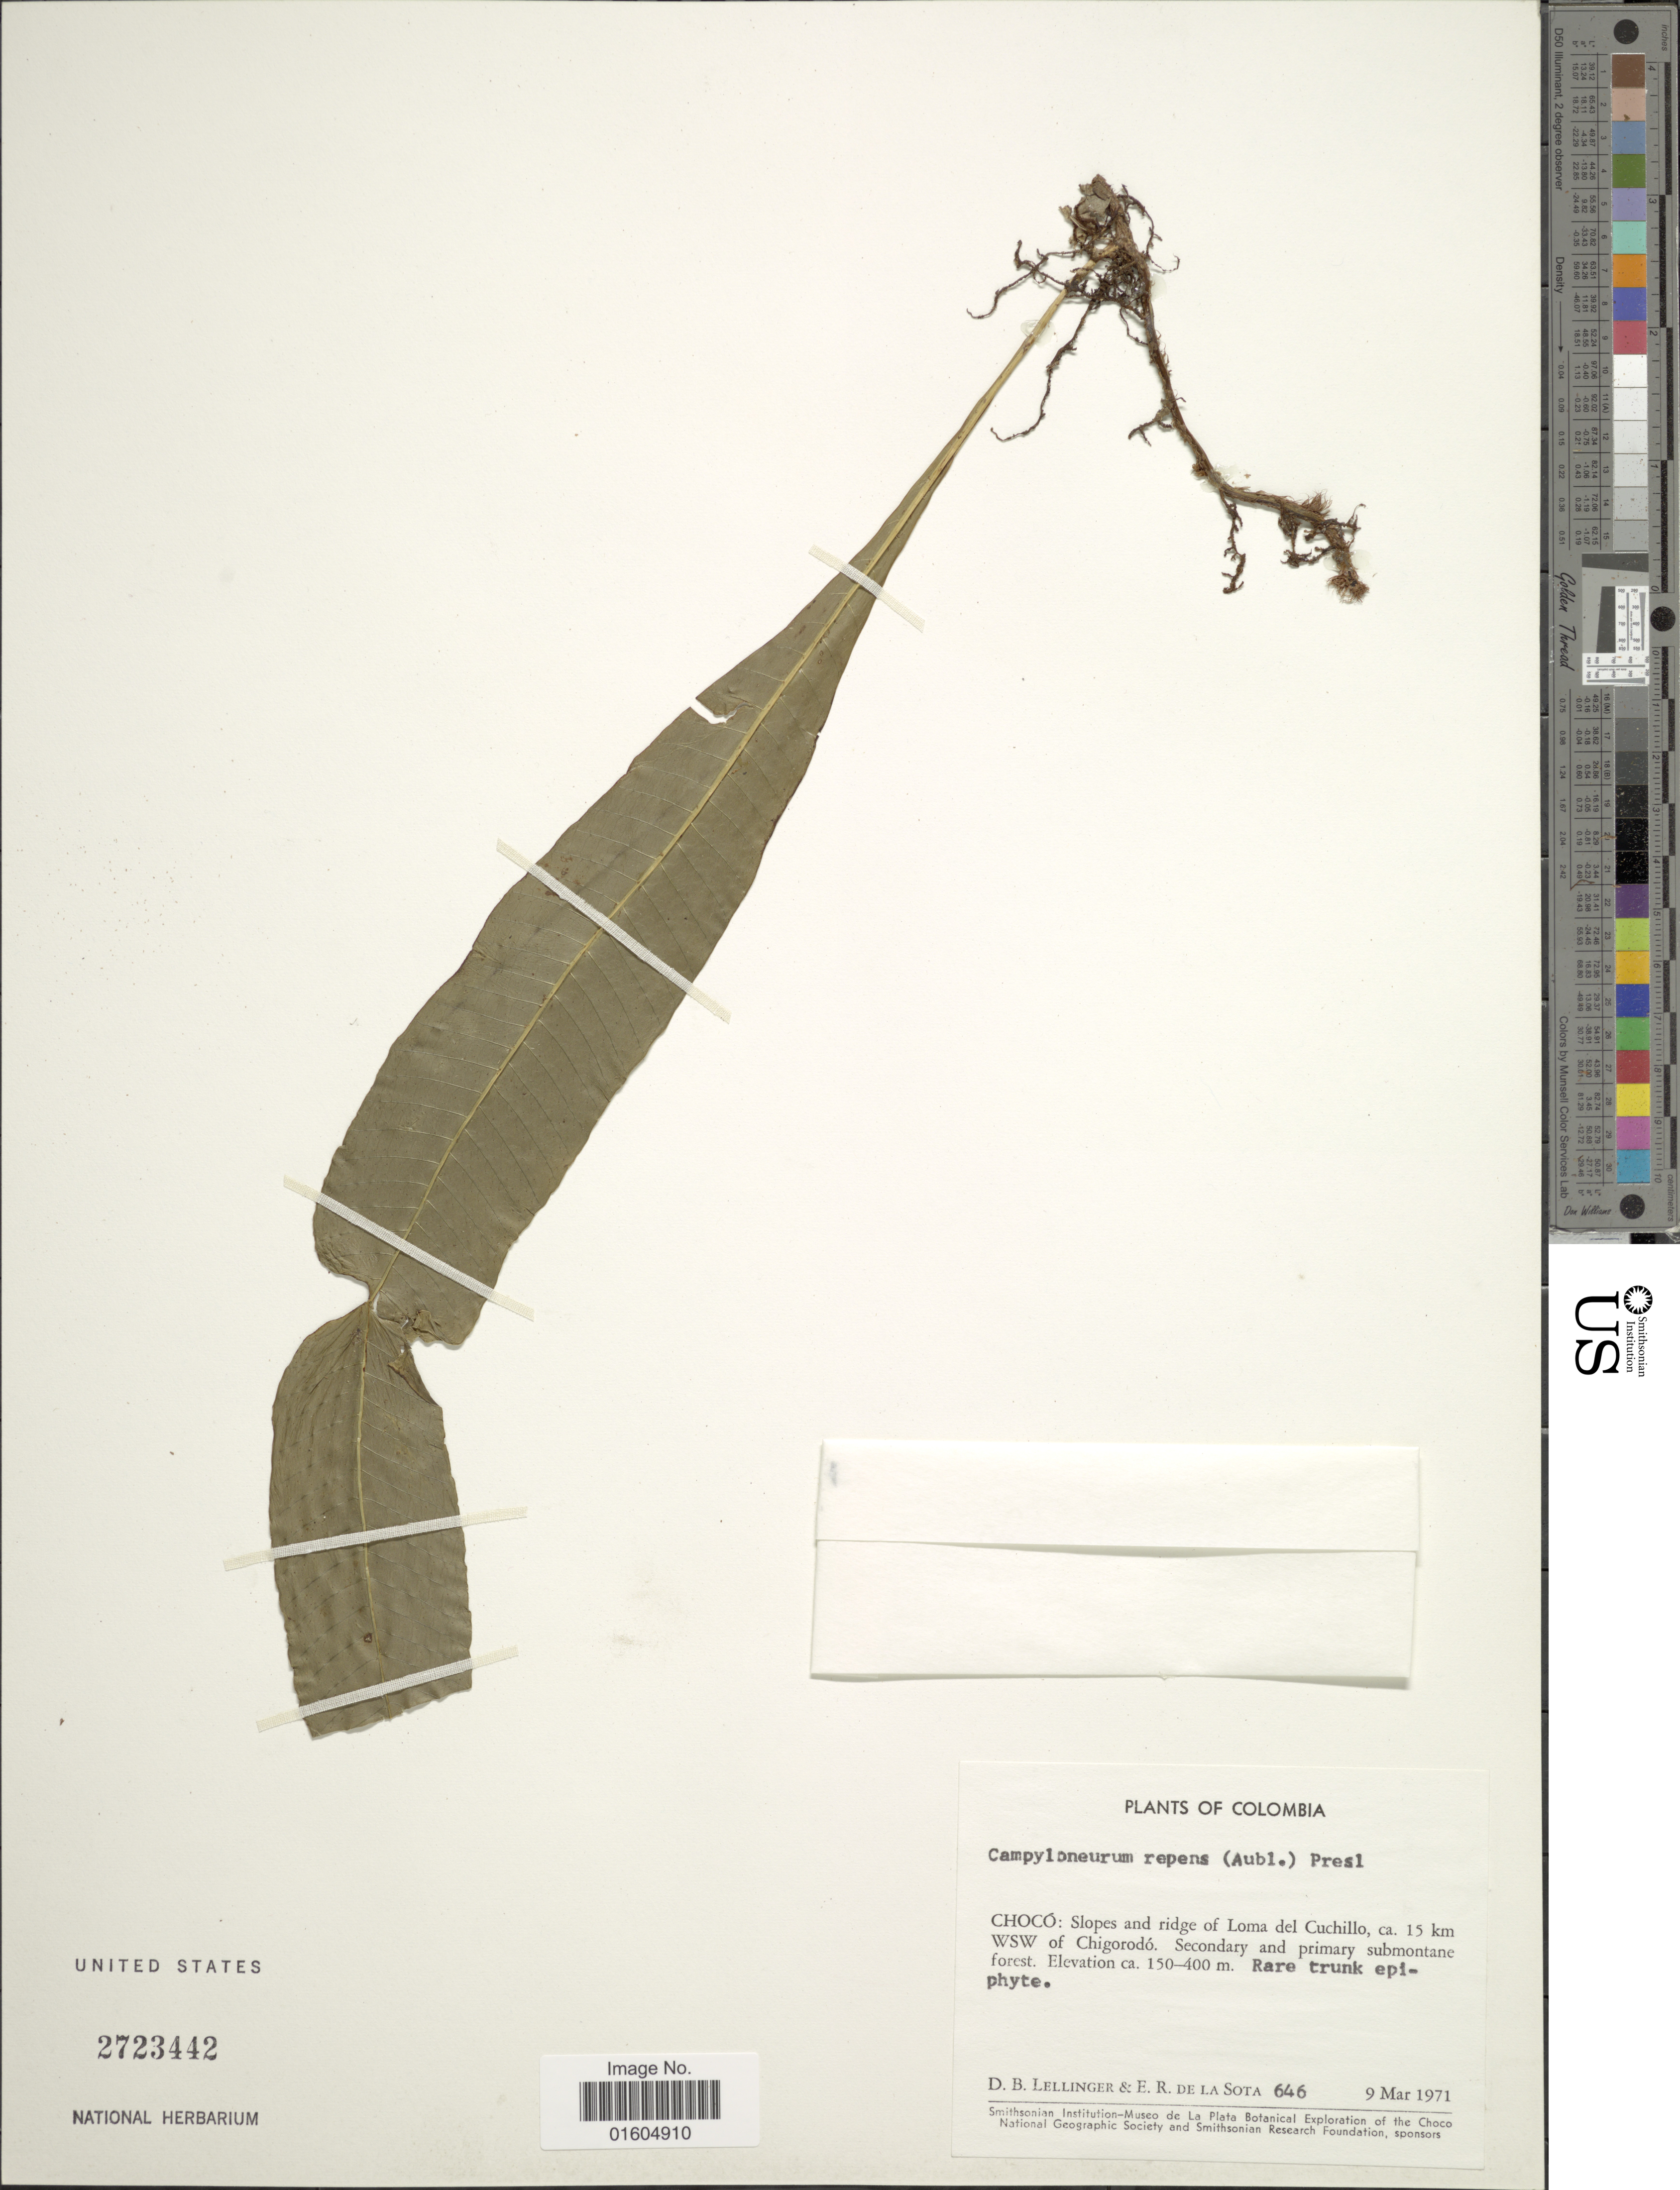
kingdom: Plantae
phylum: Tracheophyta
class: Polypodiopsida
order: Polypodiales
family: Polypodiaceae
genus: Campyloneurum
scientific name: Campyloneurum repens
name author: (Aubl.) C. Presl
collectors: D. B. Lellinger & E. R. de la Sota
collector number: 646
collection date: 1971-03-09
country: Colombia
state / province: Chocó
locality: Colombia. Choco: Slopes and ridge of Loma del Cuchilli, ca. 15 km WSW of Chigorodo. Secondary and primary submontane forest.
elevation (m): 150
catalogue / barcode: US 2723442